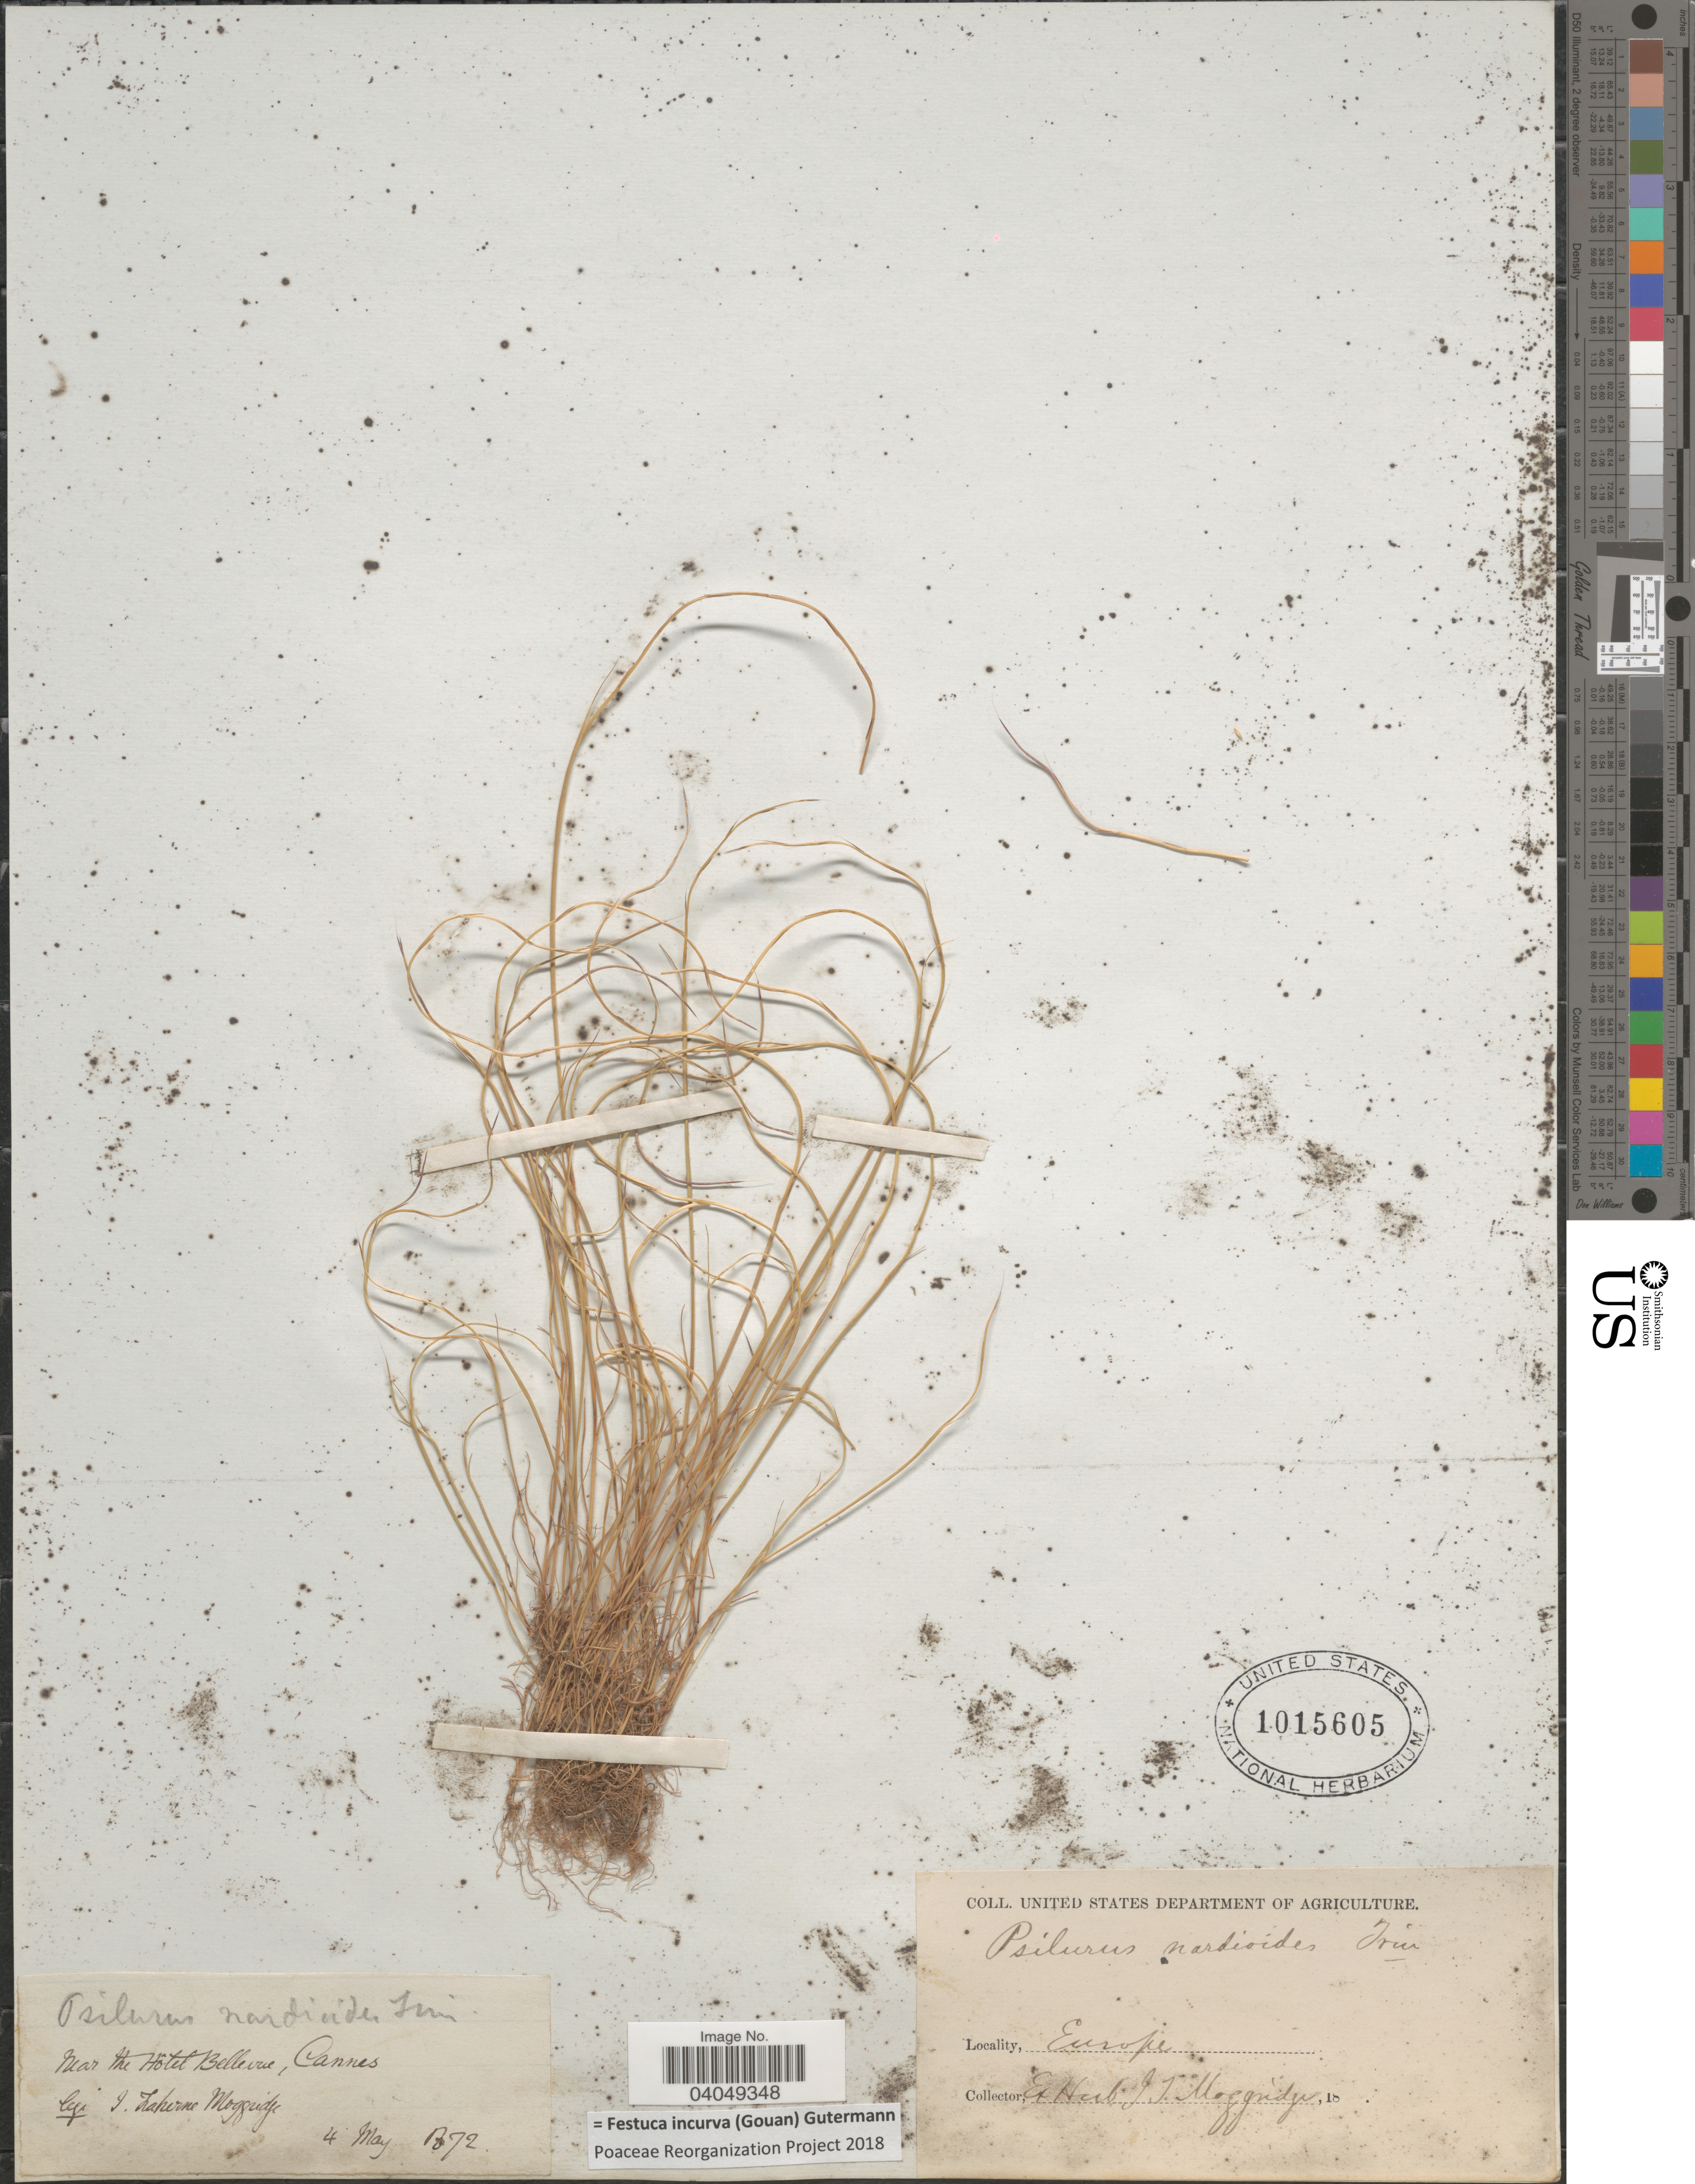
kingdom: Plantae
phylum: Tracheophyta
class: Liliopsida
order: Poales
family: Poaceae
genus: Festuca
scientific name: Festuca incurva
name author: (Gouan) Gutermann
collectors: J. T. Moggridge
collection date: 1872-05-04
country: France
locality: Near the Hôtel Bellevue, Cannes. Europe.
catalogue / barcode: US 1015605